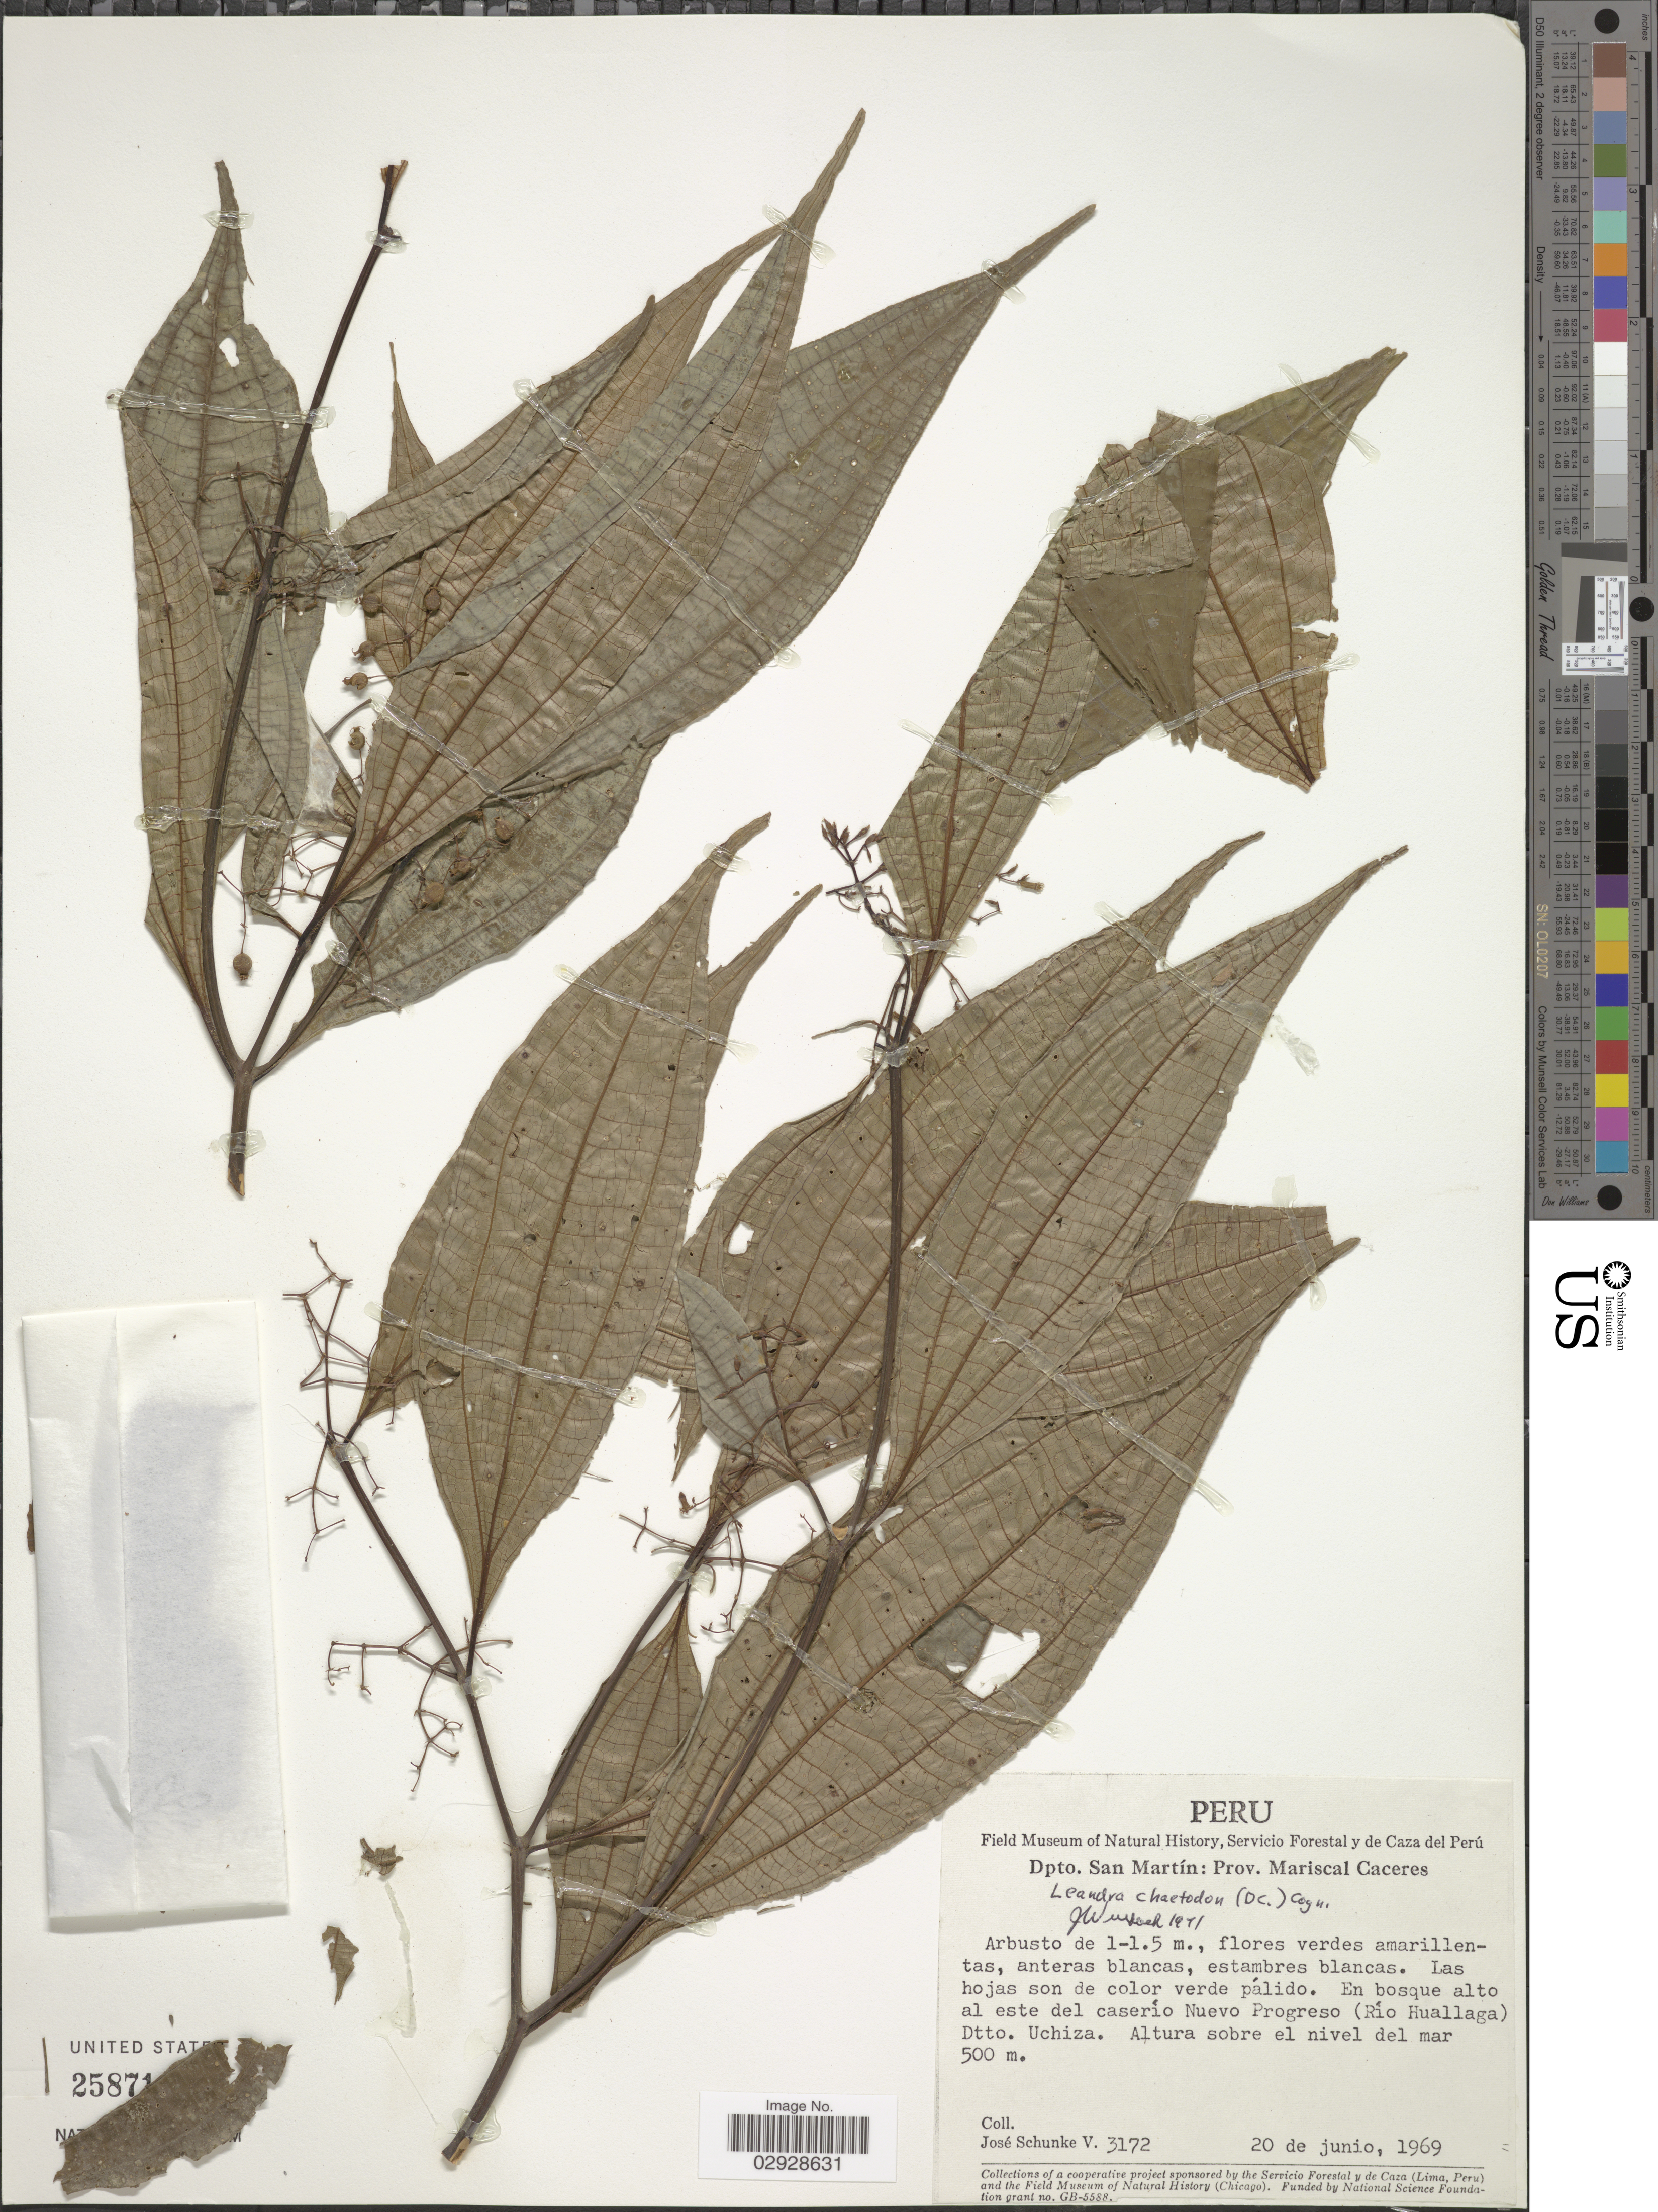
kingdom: Plantae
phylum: Tracheophyta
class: Magnoliopsida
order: Myrtales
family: Melastomataceae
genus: Leandra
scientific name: Leandra chaetodon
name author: (DC.) Cogn.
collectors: J. Schunke Vigo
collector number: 3172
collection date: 1969-06-20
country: Peru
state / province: San Martín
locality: Dpto. San Martín: Prov. Mariscal Caceres. En bosque alto al este del caserío Nuevo Progreso (Río Huallaga) Dtto. Uchiza. Altura sobre el nivel del mar.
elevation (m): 500